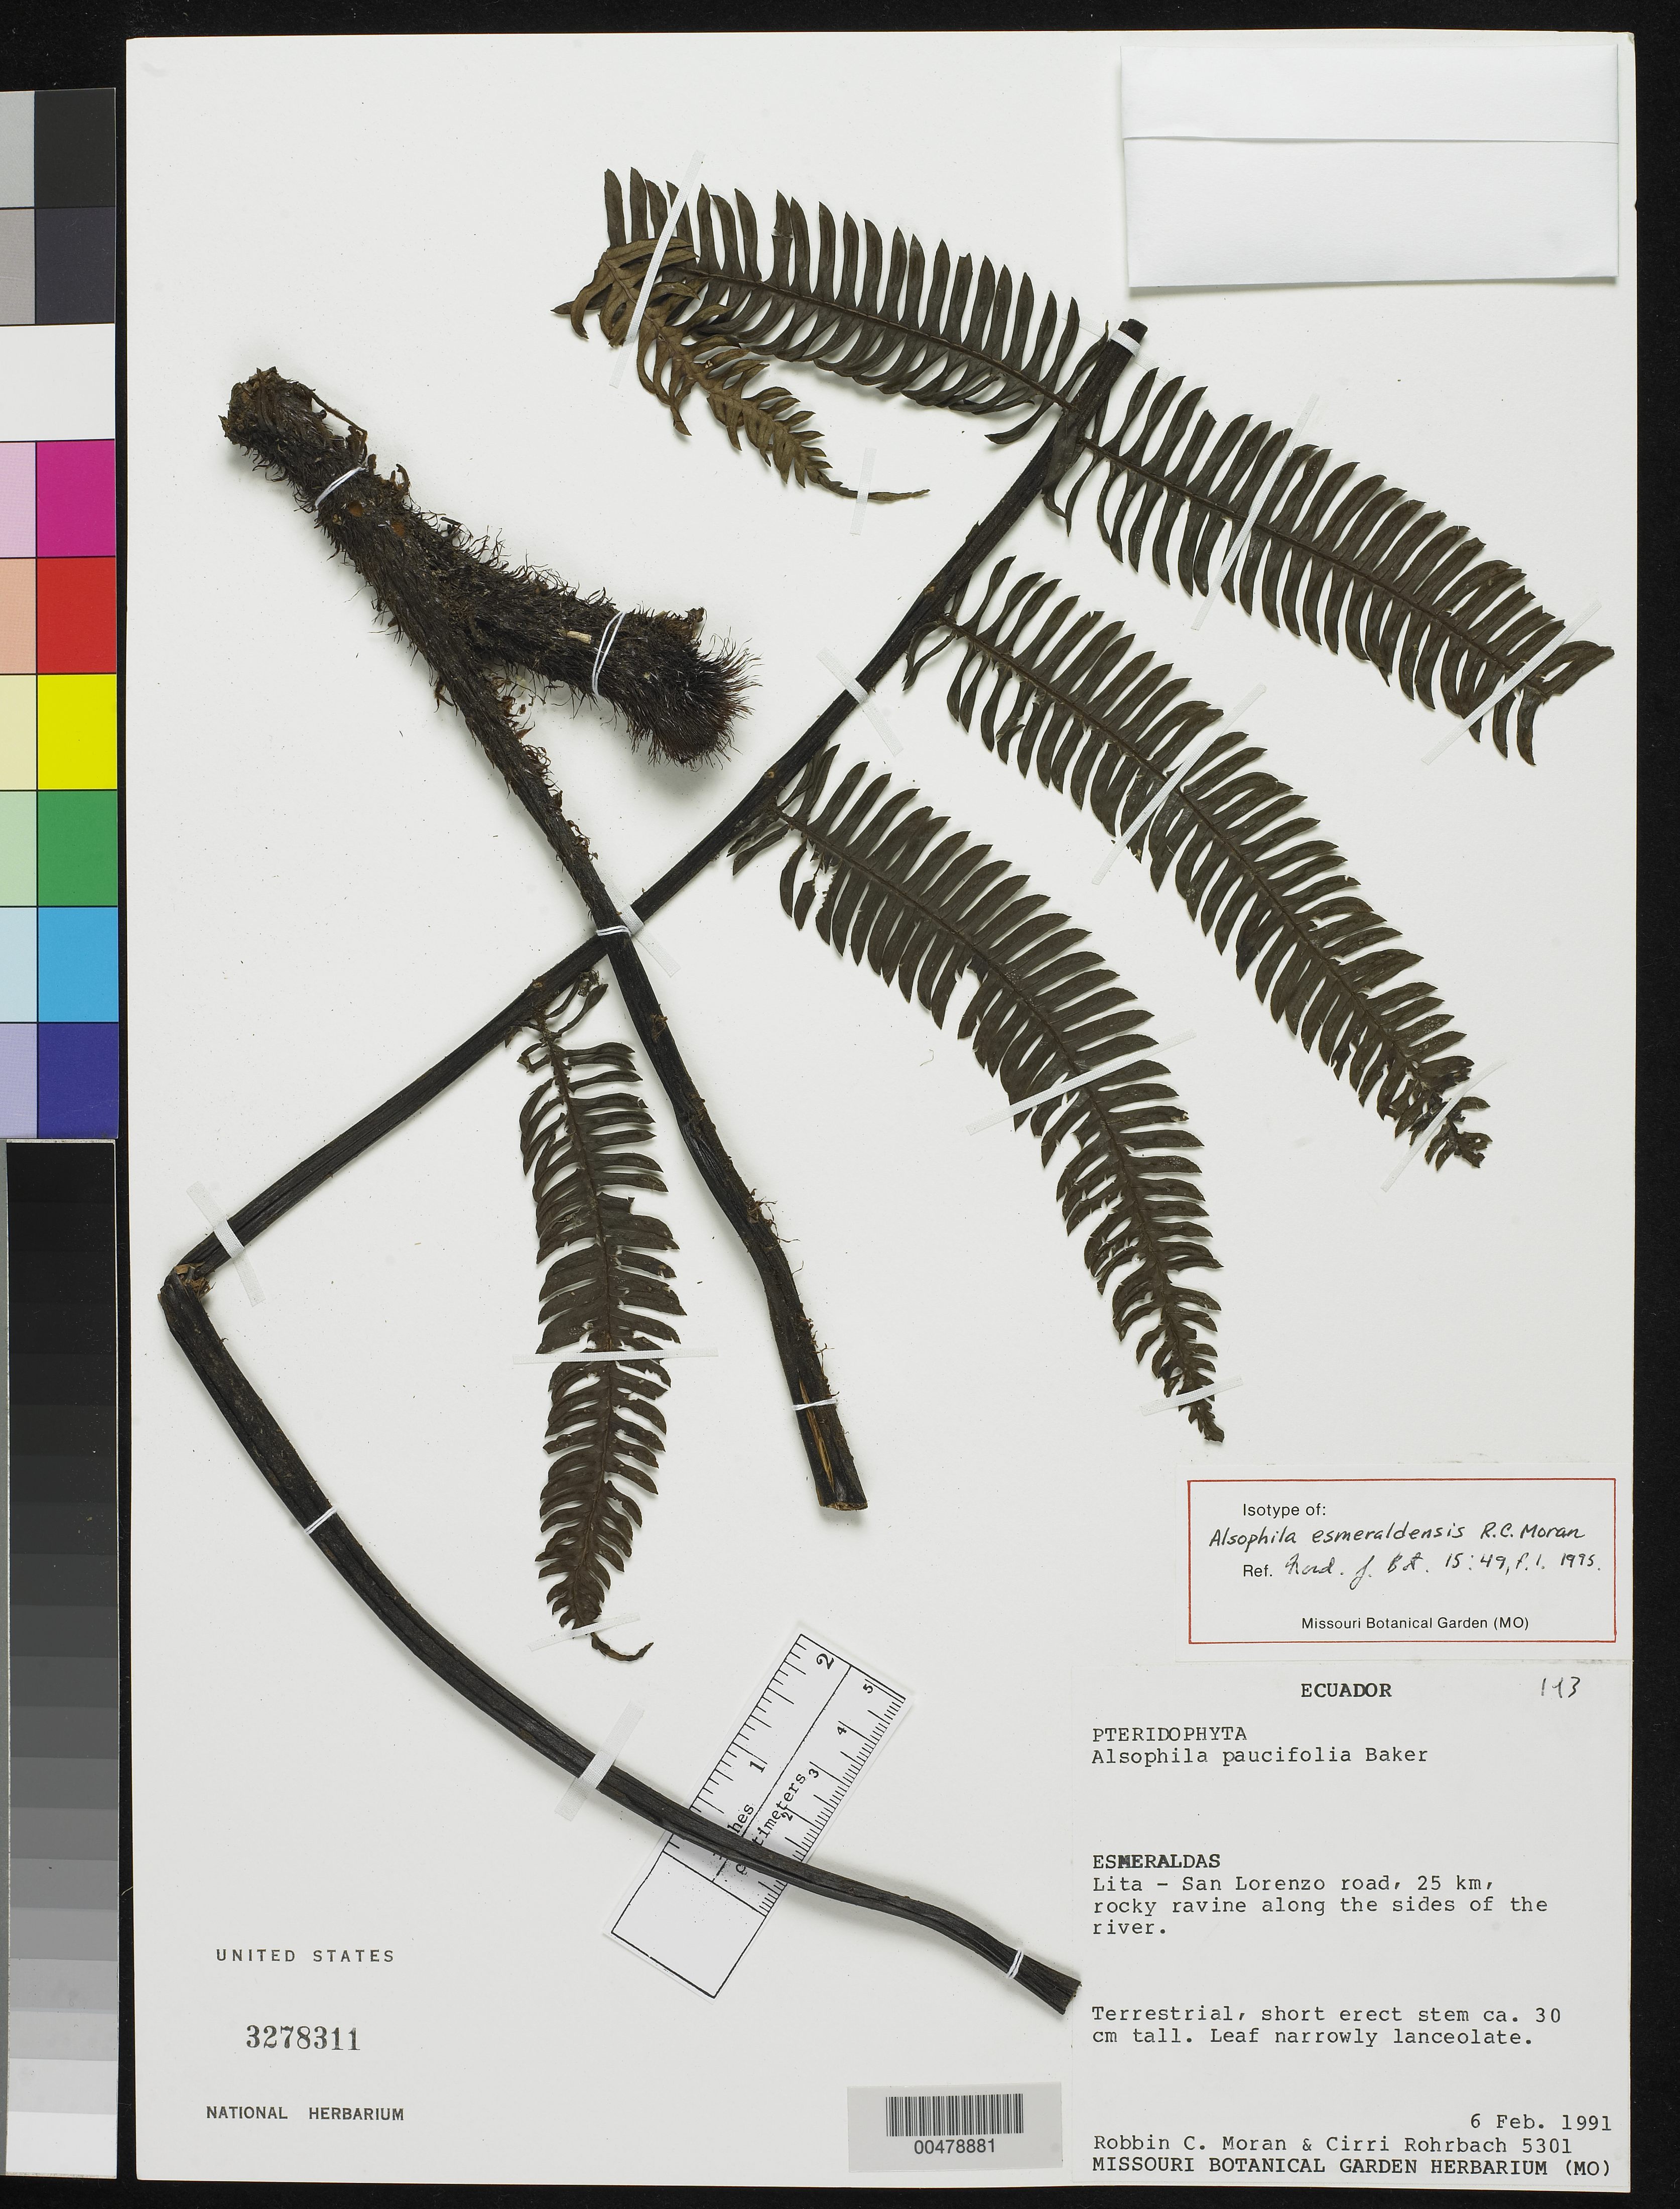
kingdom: Plantae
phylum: Tracheophyta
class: Polypodiopsida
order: Cyatheales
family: Cyatheaceae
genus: Alsophila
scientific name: Alsophila esmeraldensis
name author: R.C. Moran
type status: Isotype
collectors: R. C. Moran & C. K. Rohrbach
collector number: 5301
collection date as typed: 06 Feb 1991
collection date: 1991-02-06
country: Ecuador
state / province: Esmeraldas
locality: Lita-San Lorenzo Road, 25 km.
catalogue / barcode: US 3278311